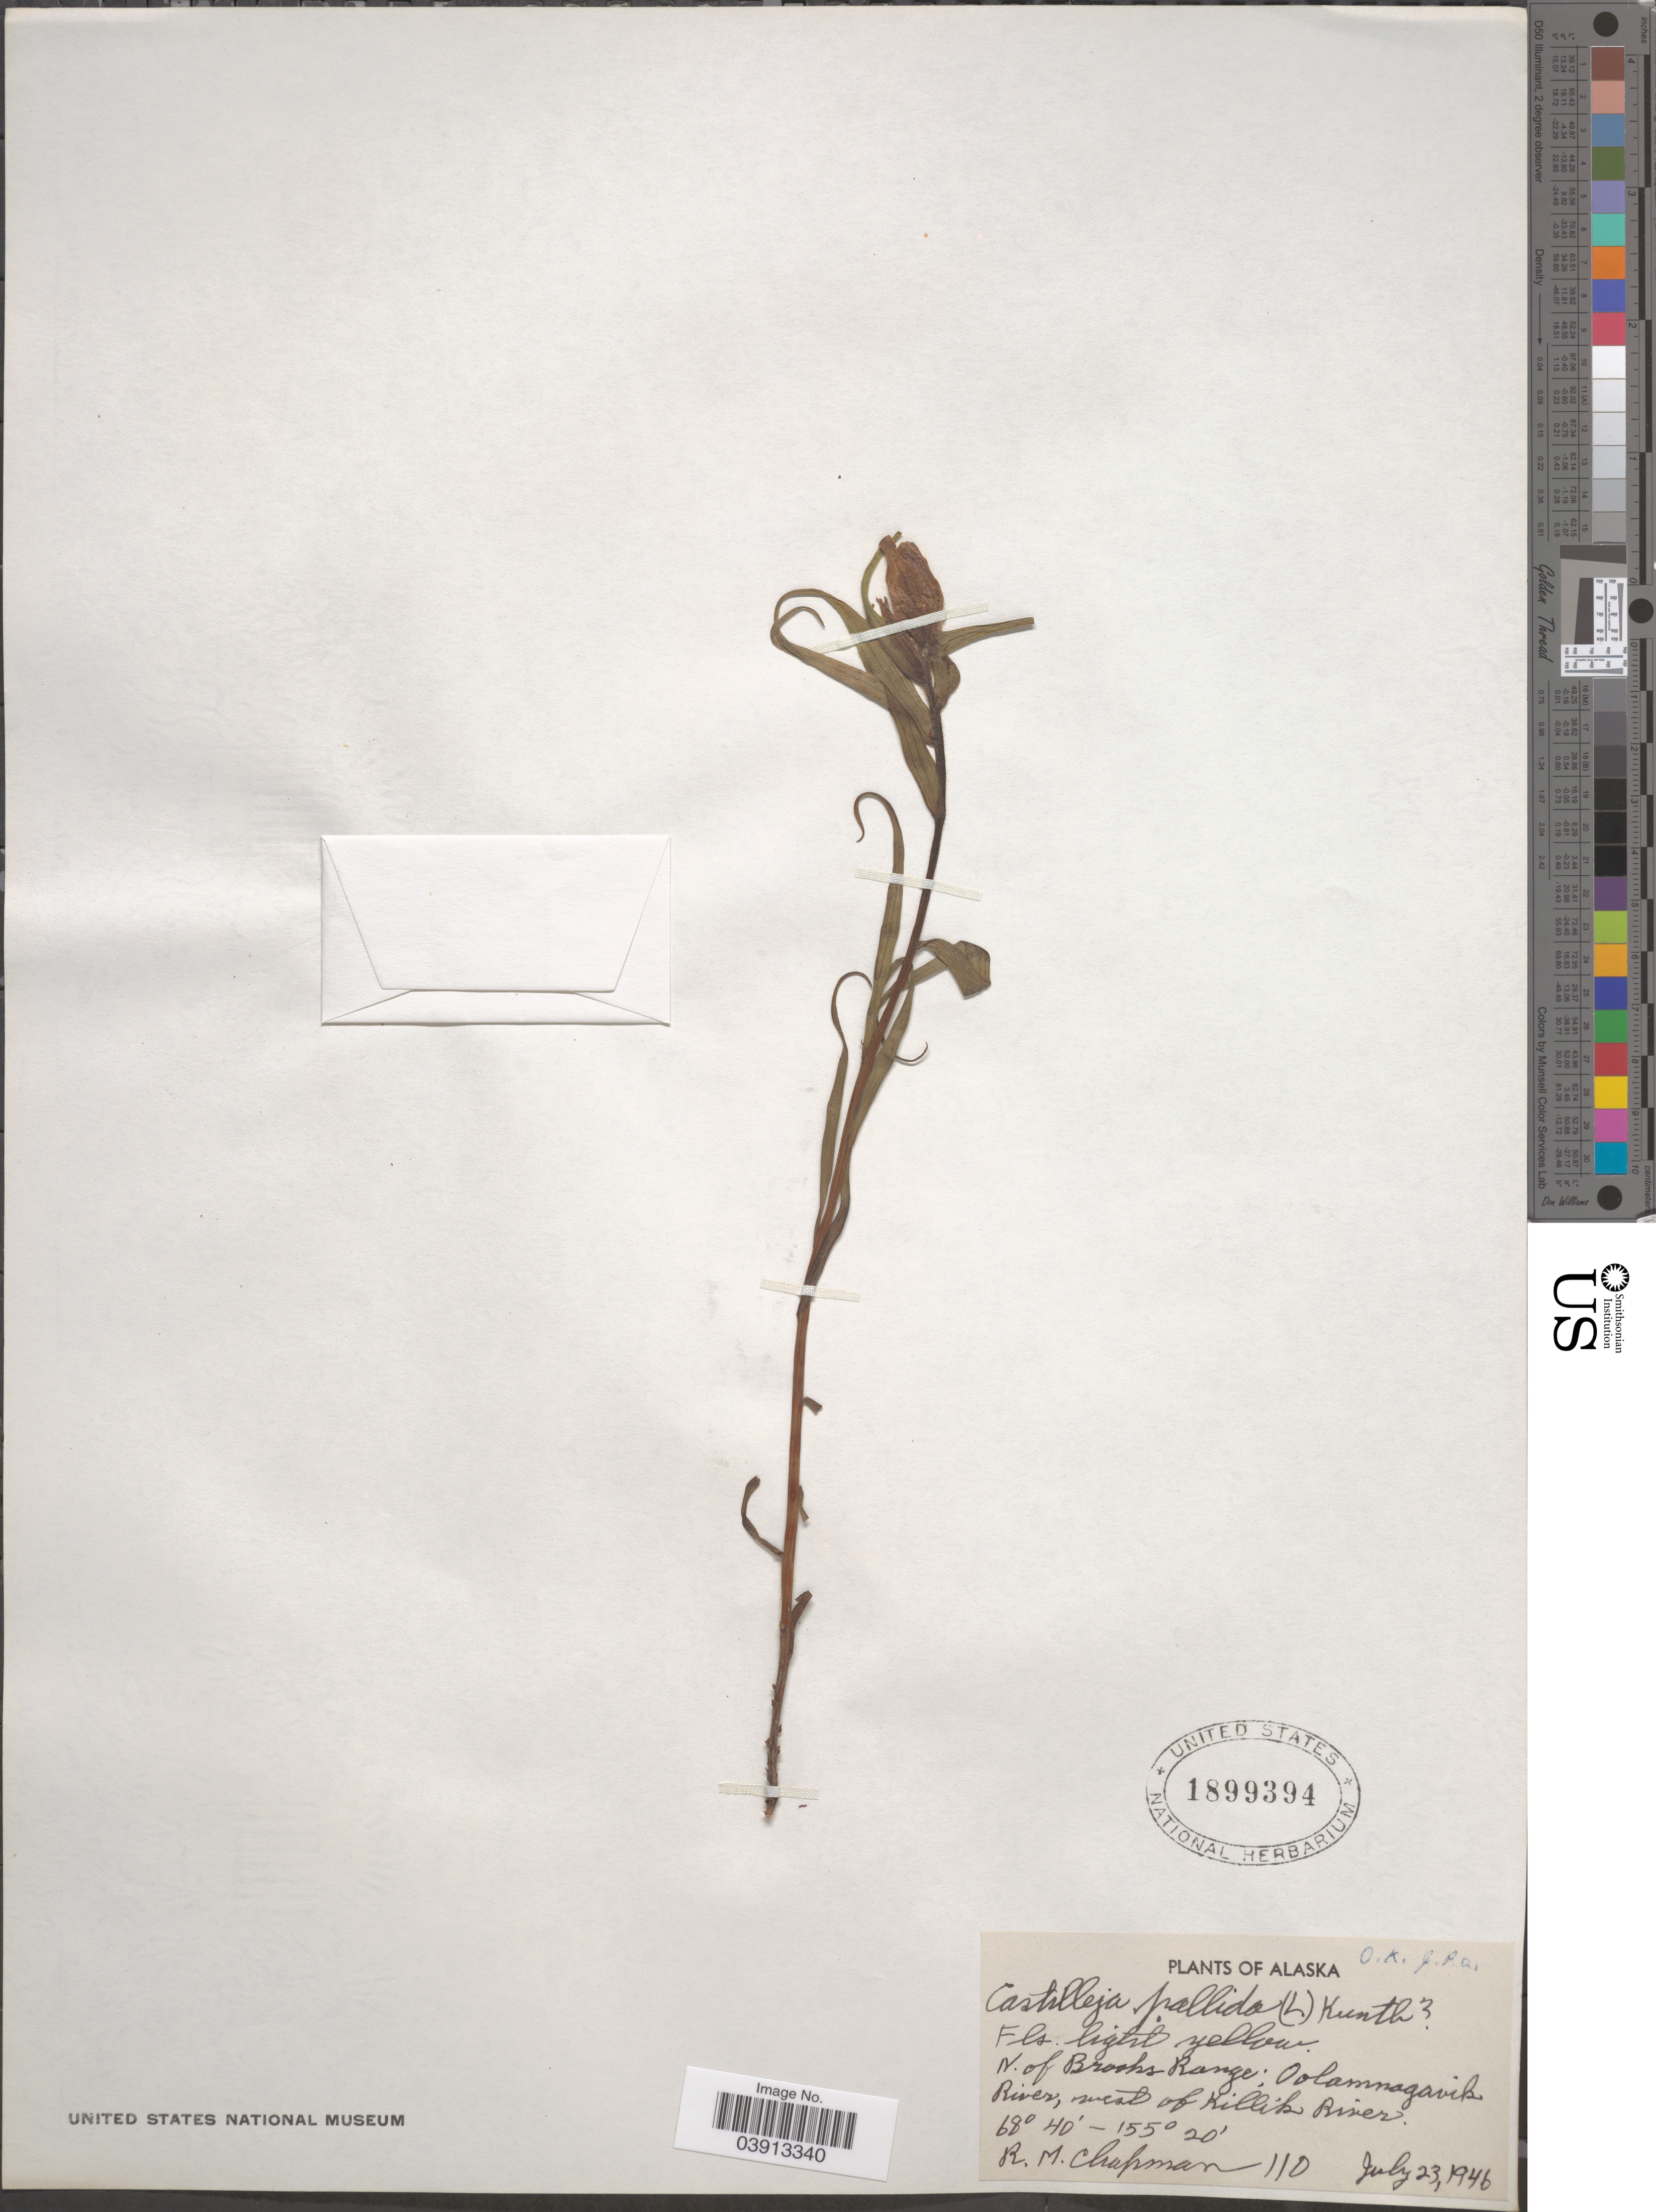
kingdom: Plantae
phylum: Tracheophyta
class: Magnoliopsida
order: Lamiales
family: Orobanchaceae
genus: Castilleja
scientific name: Castilleja pallida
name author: (L.) Spreng.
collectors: R. M. Chapman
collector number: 110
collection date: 1946-07-23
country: United States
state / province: Alaska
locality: N. of Brooks Range; Oolamnagavik River, west of Killik River.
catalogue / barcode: US 1899394